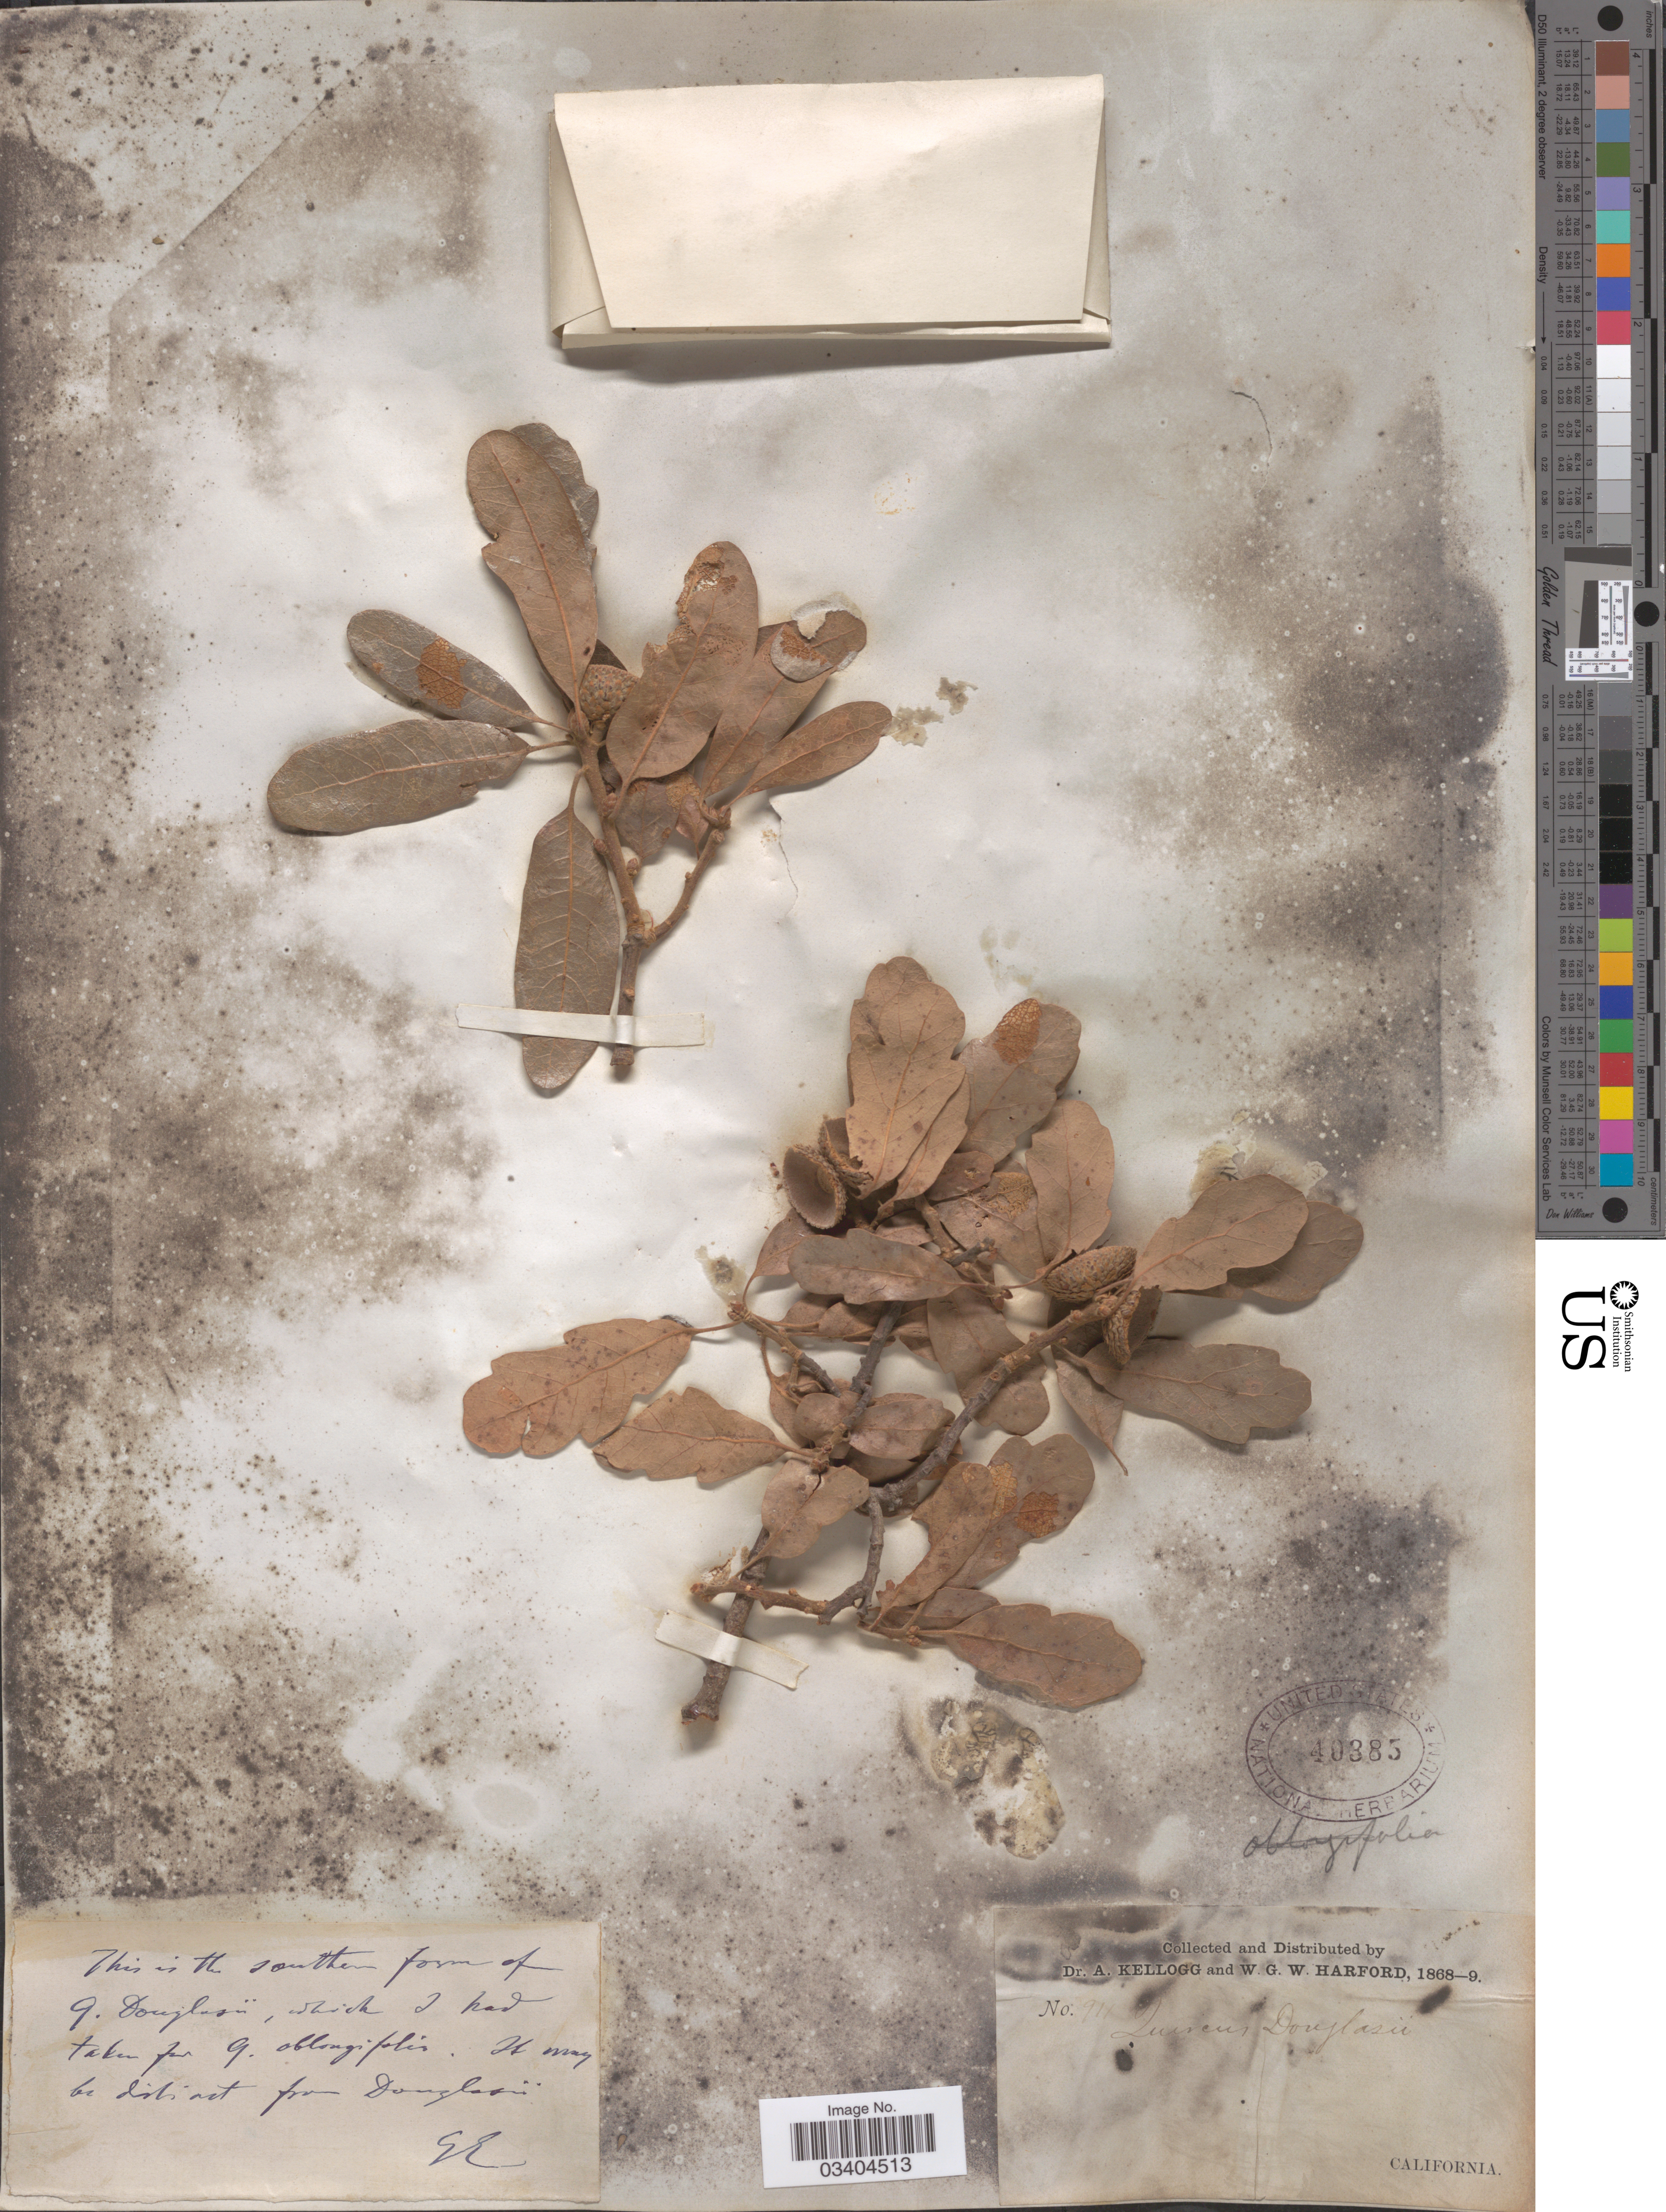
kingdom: Plantae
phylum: Tracheophyta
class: Magnoliopsida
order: Fagales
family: Fagaceae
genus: Quercus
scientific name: Quercus engelmannii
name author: Greene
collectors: A. Kellogg & W. G. W. Harford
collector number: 911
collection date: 1868/1869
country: United States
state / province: California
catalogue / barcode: US 40385